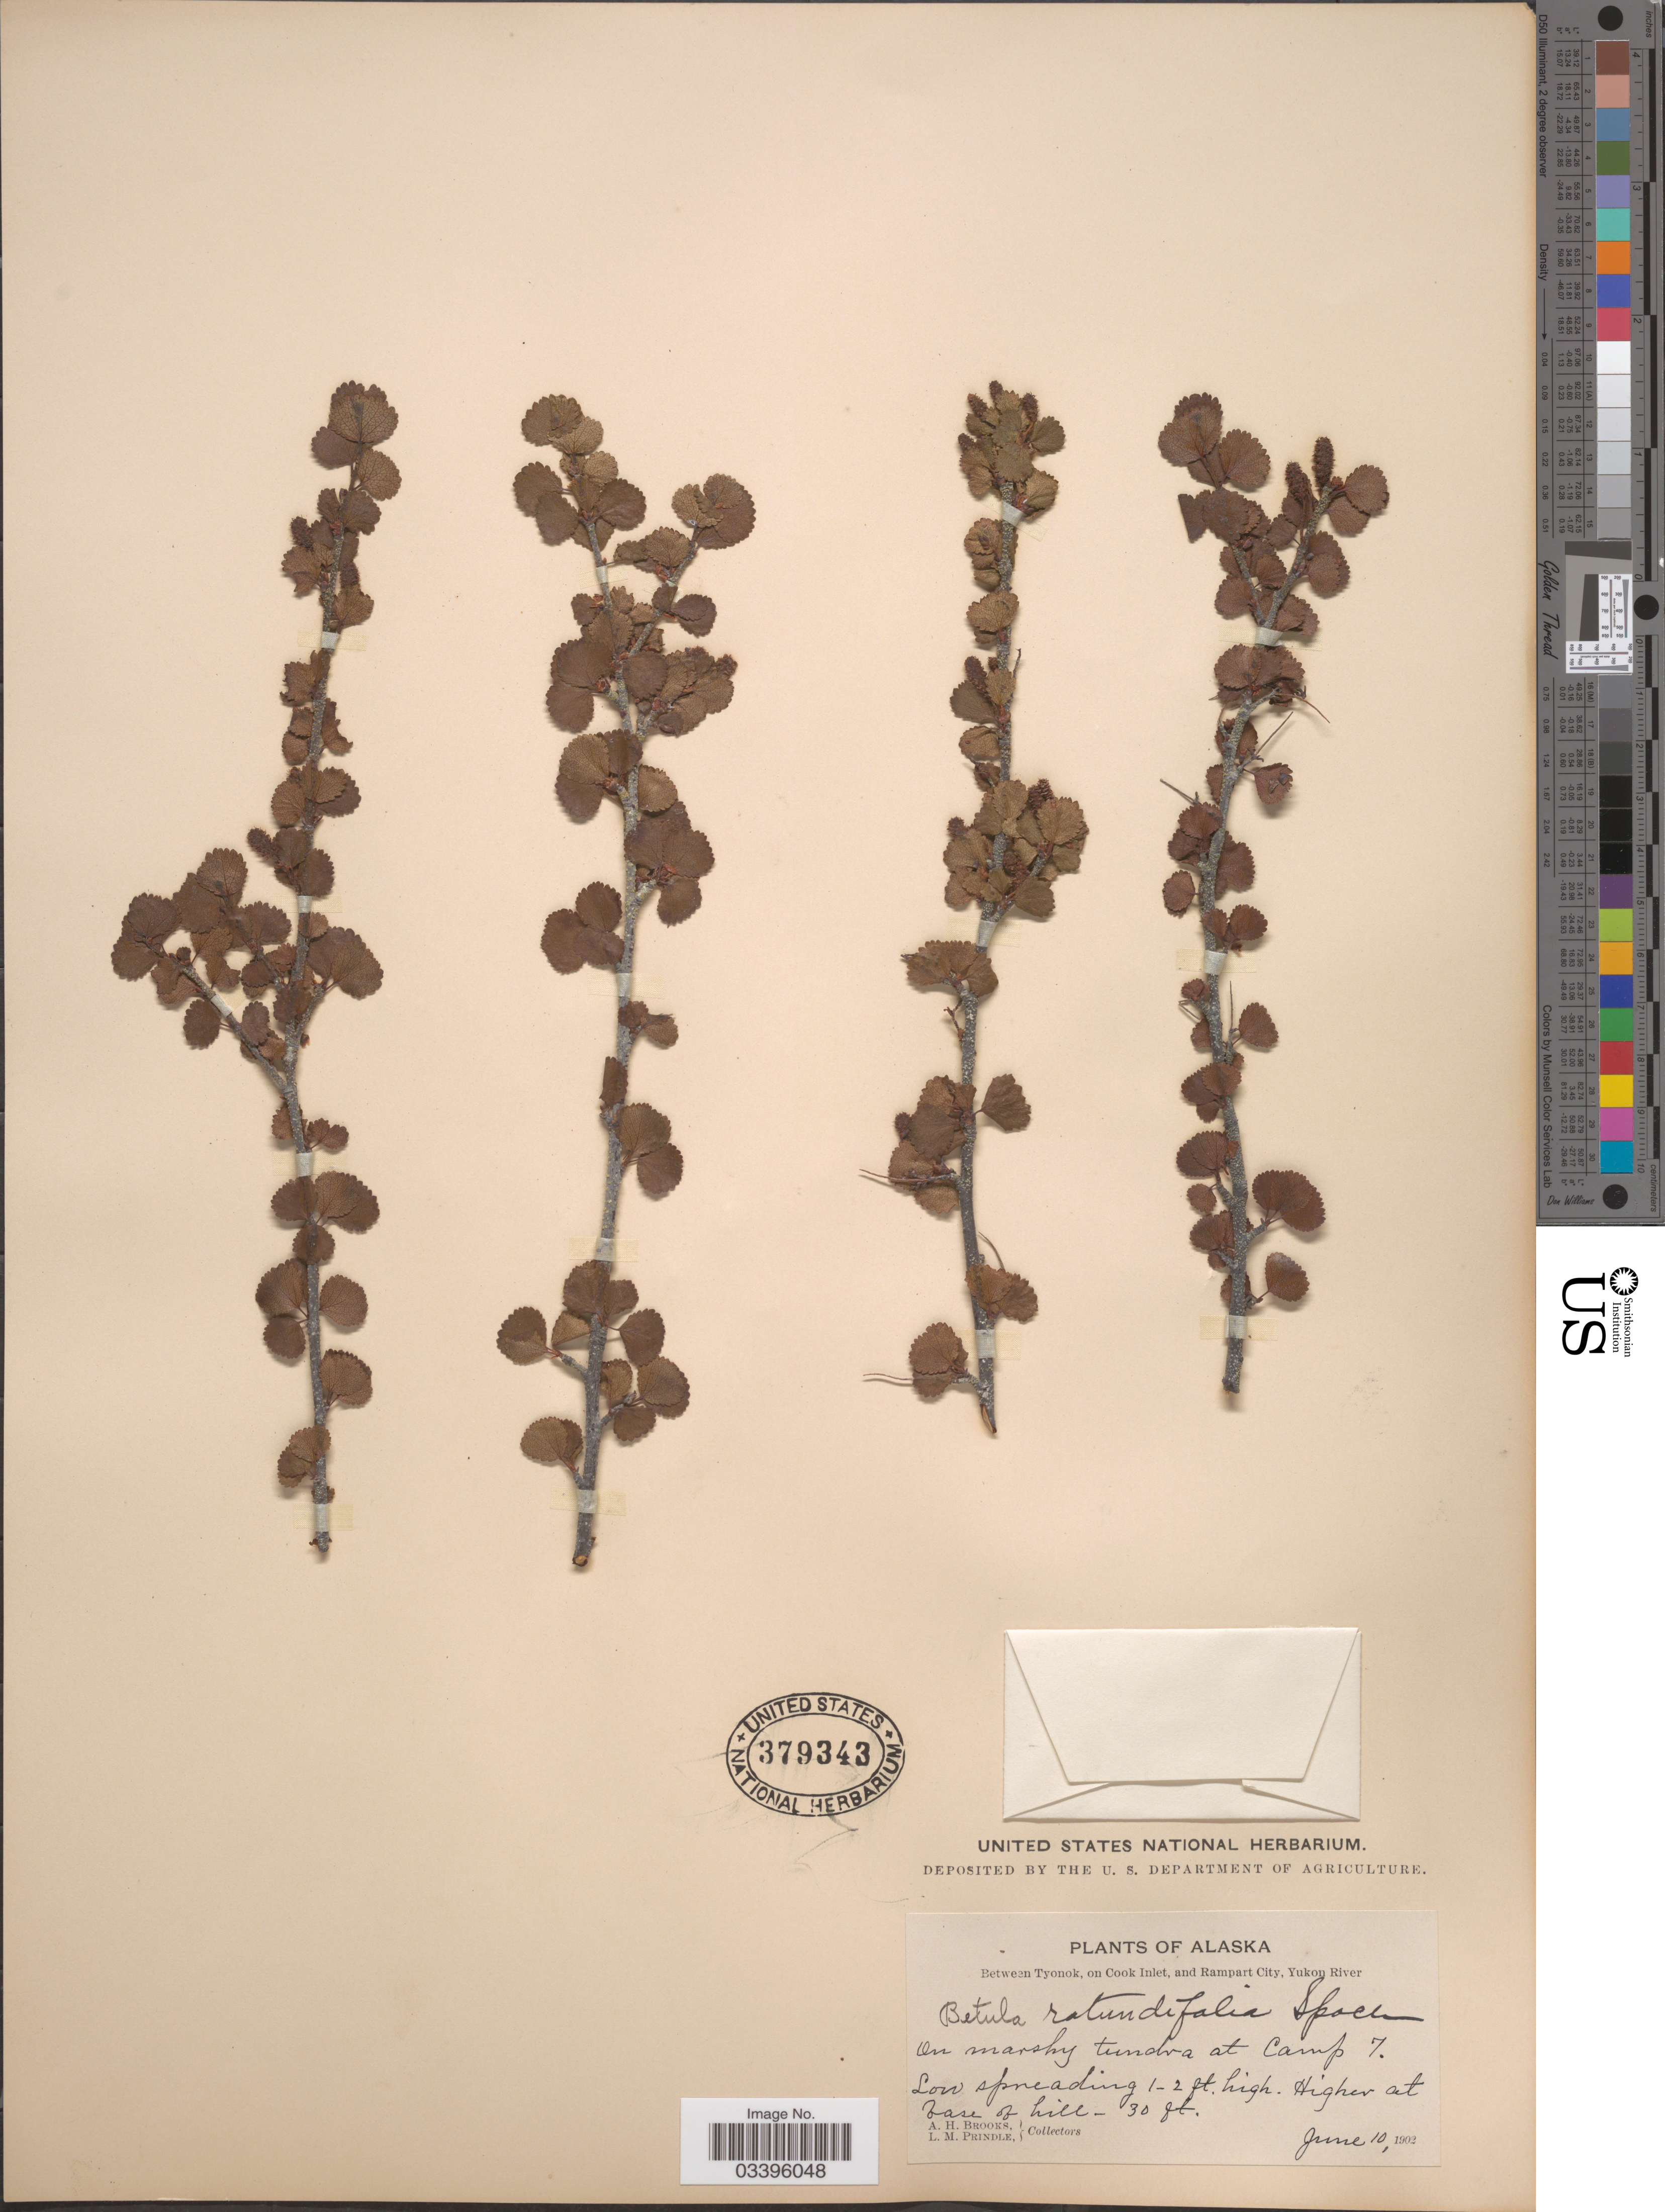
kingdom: Plantae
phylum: Tracheophyta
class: Magnoliopsida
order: Fagales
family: Betulaceae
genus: Betula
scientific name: Betula nana subsp. exilis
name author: L.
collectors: A. Brooks & L. Prindle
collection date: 1902-06-10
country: United States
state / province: Alaska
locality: Between Tyonok, on Cook Inlet, and Rampart City, Yukon River. On marshy tundra at Camp 7. Higher at base of hill.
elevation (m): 9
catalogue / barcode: US 379343